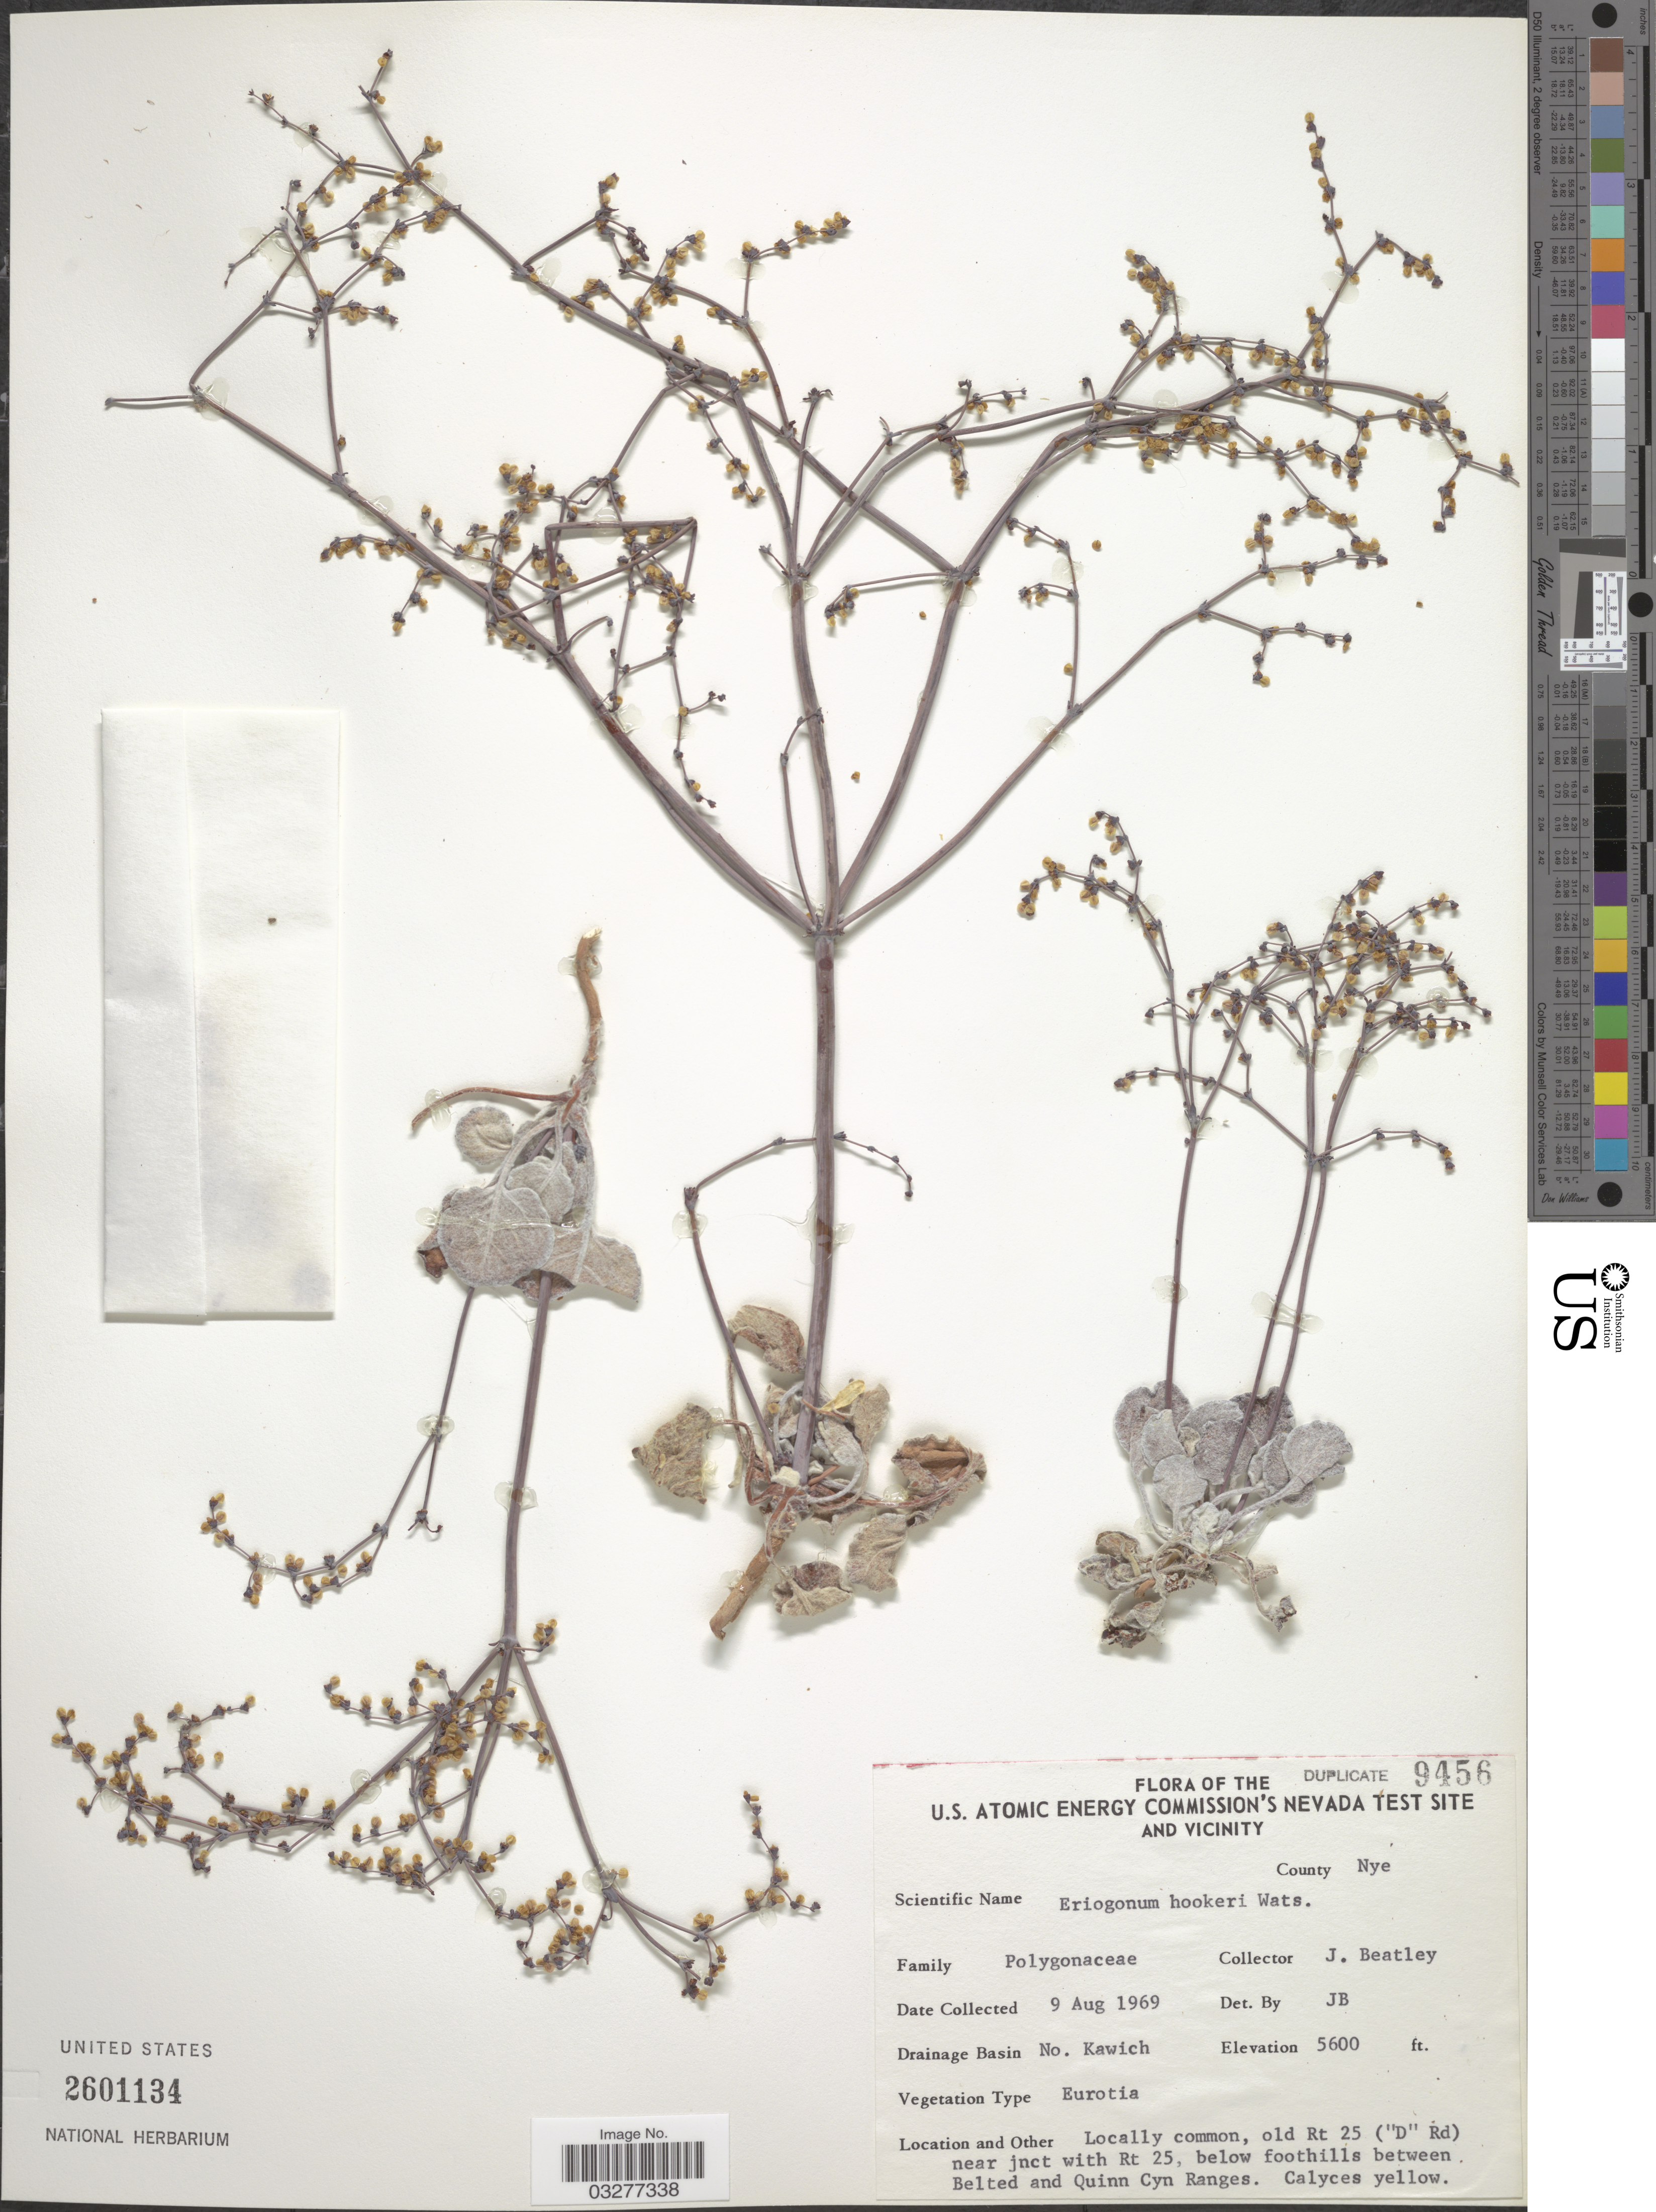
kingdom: Plantae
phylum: Tracheophyta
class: Magnoliopsida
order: Caryophyllales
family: Polygonaceae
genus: Eriogonum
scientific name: Eriogonum hookeri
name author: S. Watson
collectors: J. C. Beatley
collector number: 9456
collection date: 1969-08-09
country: United States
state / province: Nevada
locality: U. S. Atomic Energy Commission's Nevada Test Site and Vicinity. County Nye. Drainage Basin No. Kawich. Old Rt 25 ("D" Rd) near jnct with Rt 25, below foothills between Belted and Quinn Cyn Ranges.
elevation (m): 1707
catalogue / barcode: US 2601134